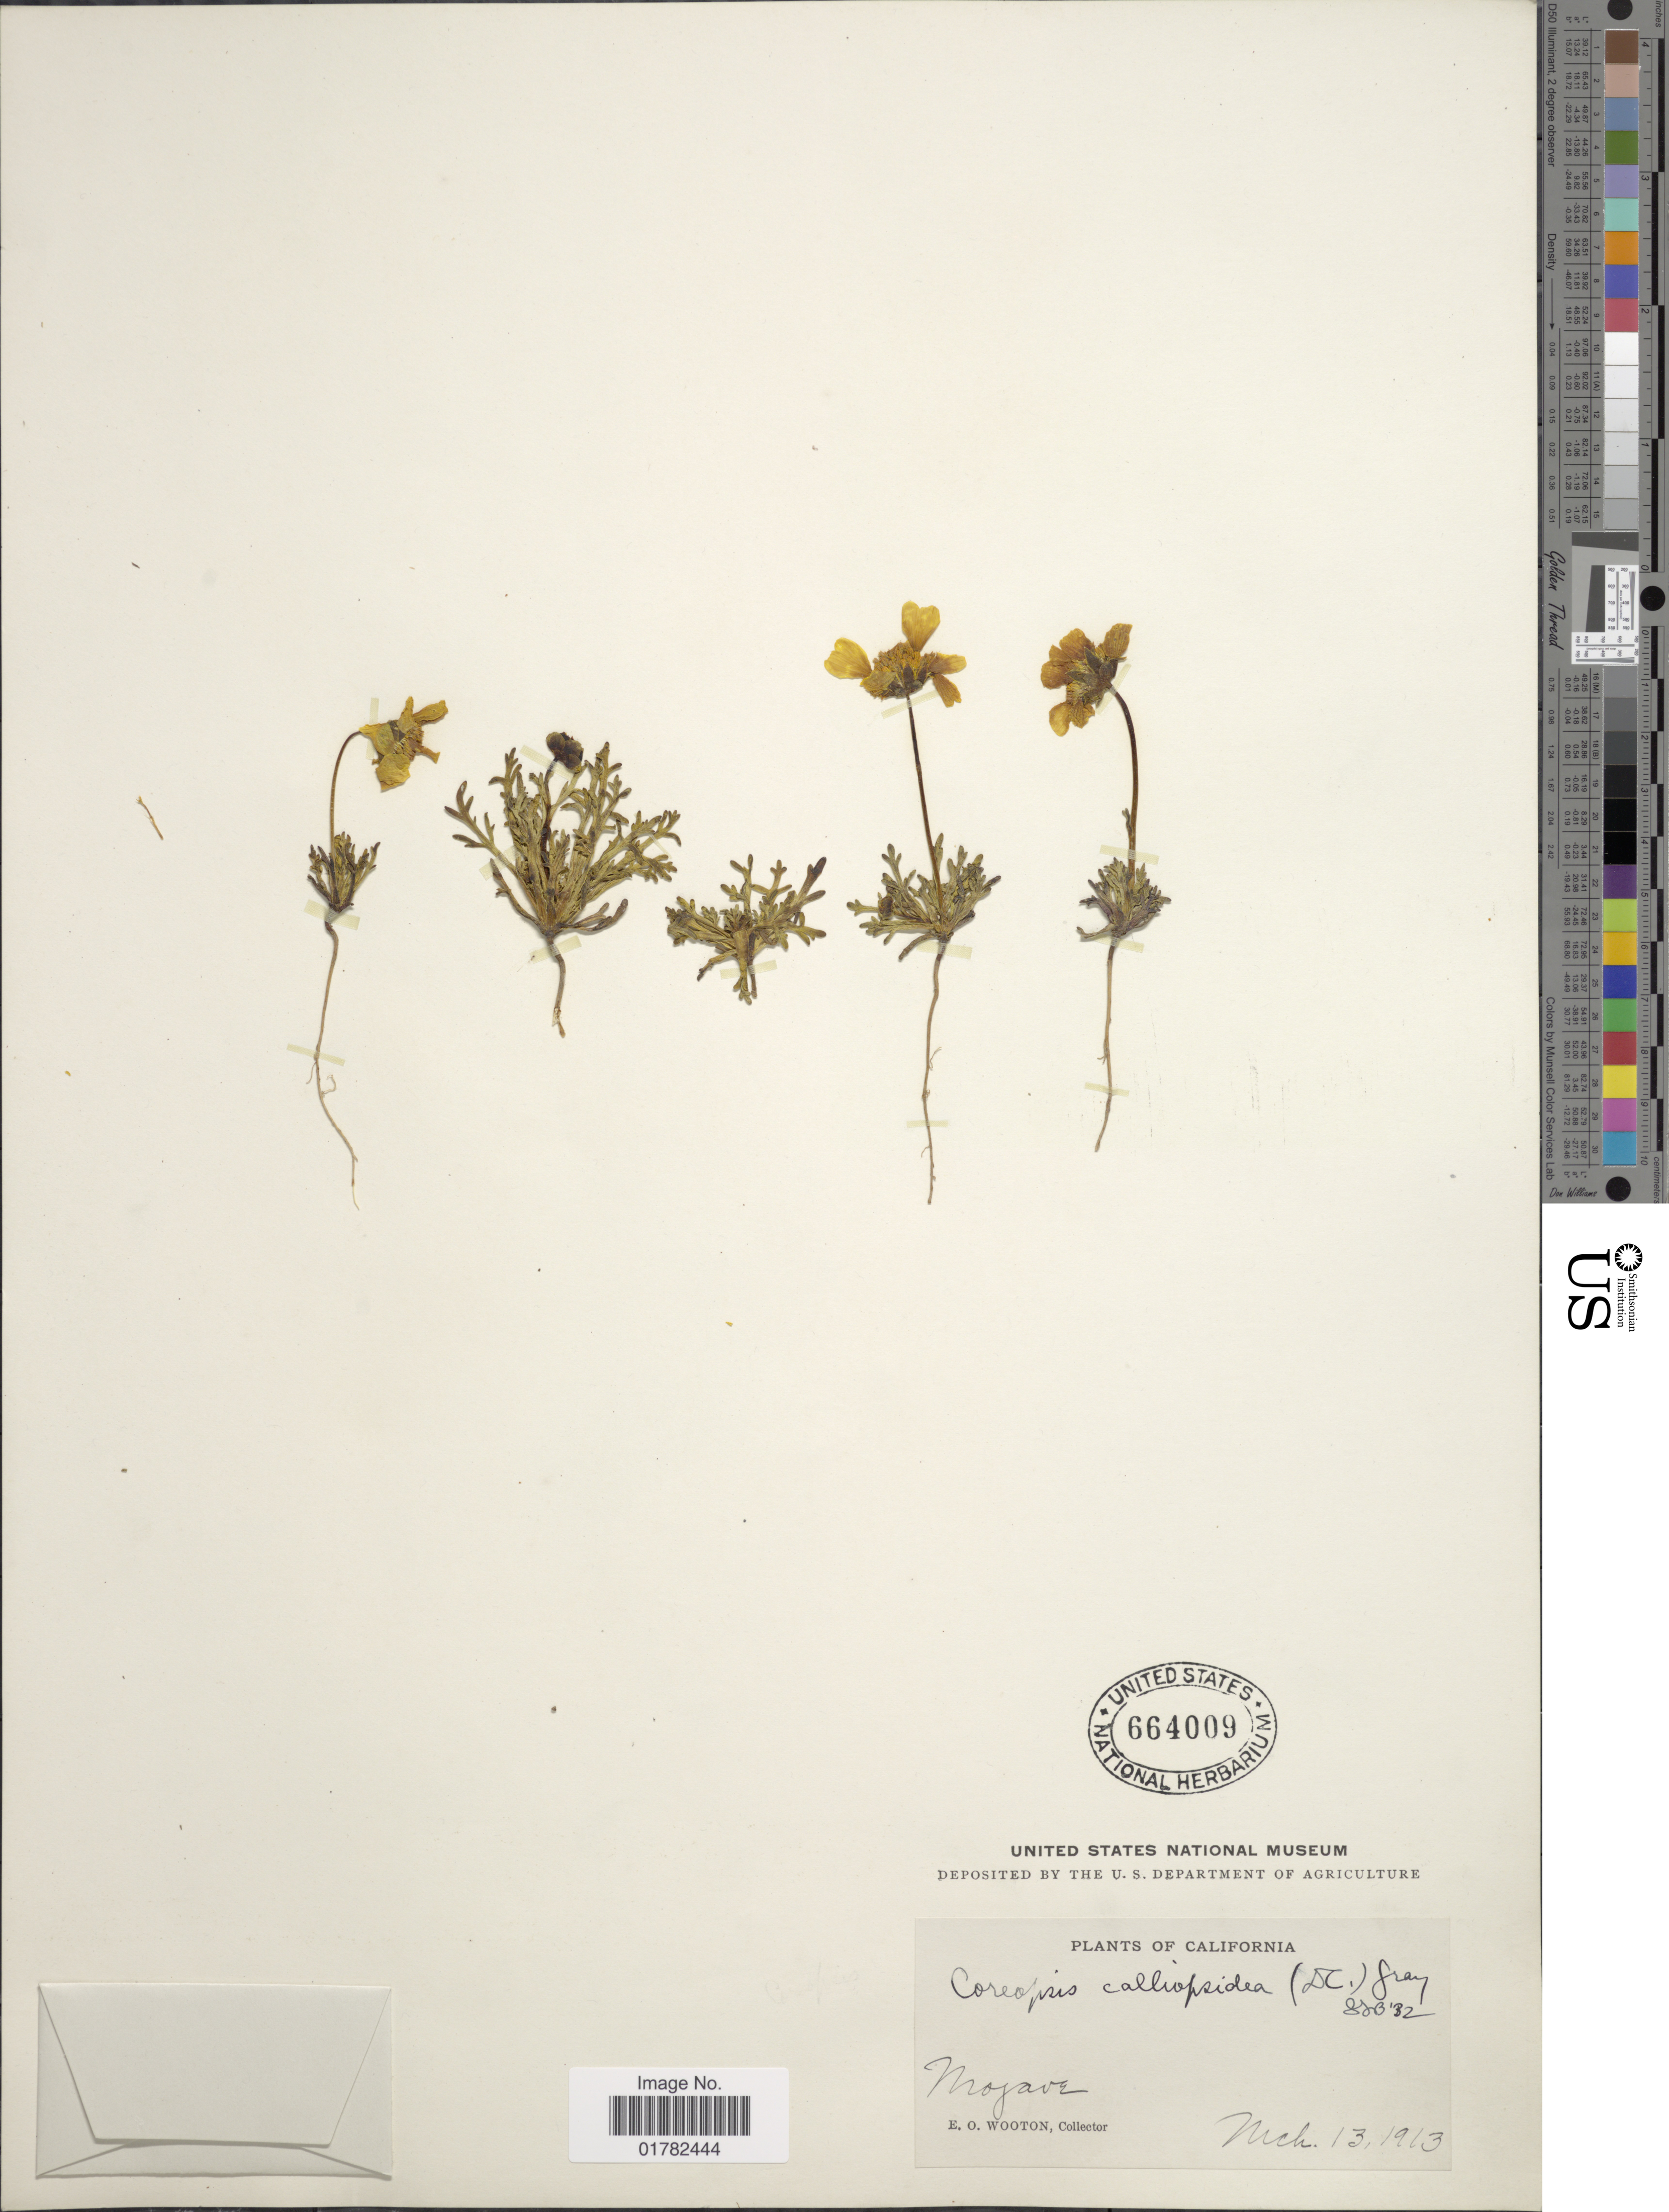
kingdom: Plantae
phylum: Tracheophyta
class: Magnoliopsida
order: Asterales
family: Asteraceae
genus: Coreopsis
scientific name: Coreopsis calliopsidea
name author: (DC.) A. Gray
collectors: E. O. Wooton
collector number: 13031913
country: United States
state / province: California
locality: Mojave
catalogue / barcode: US 664009